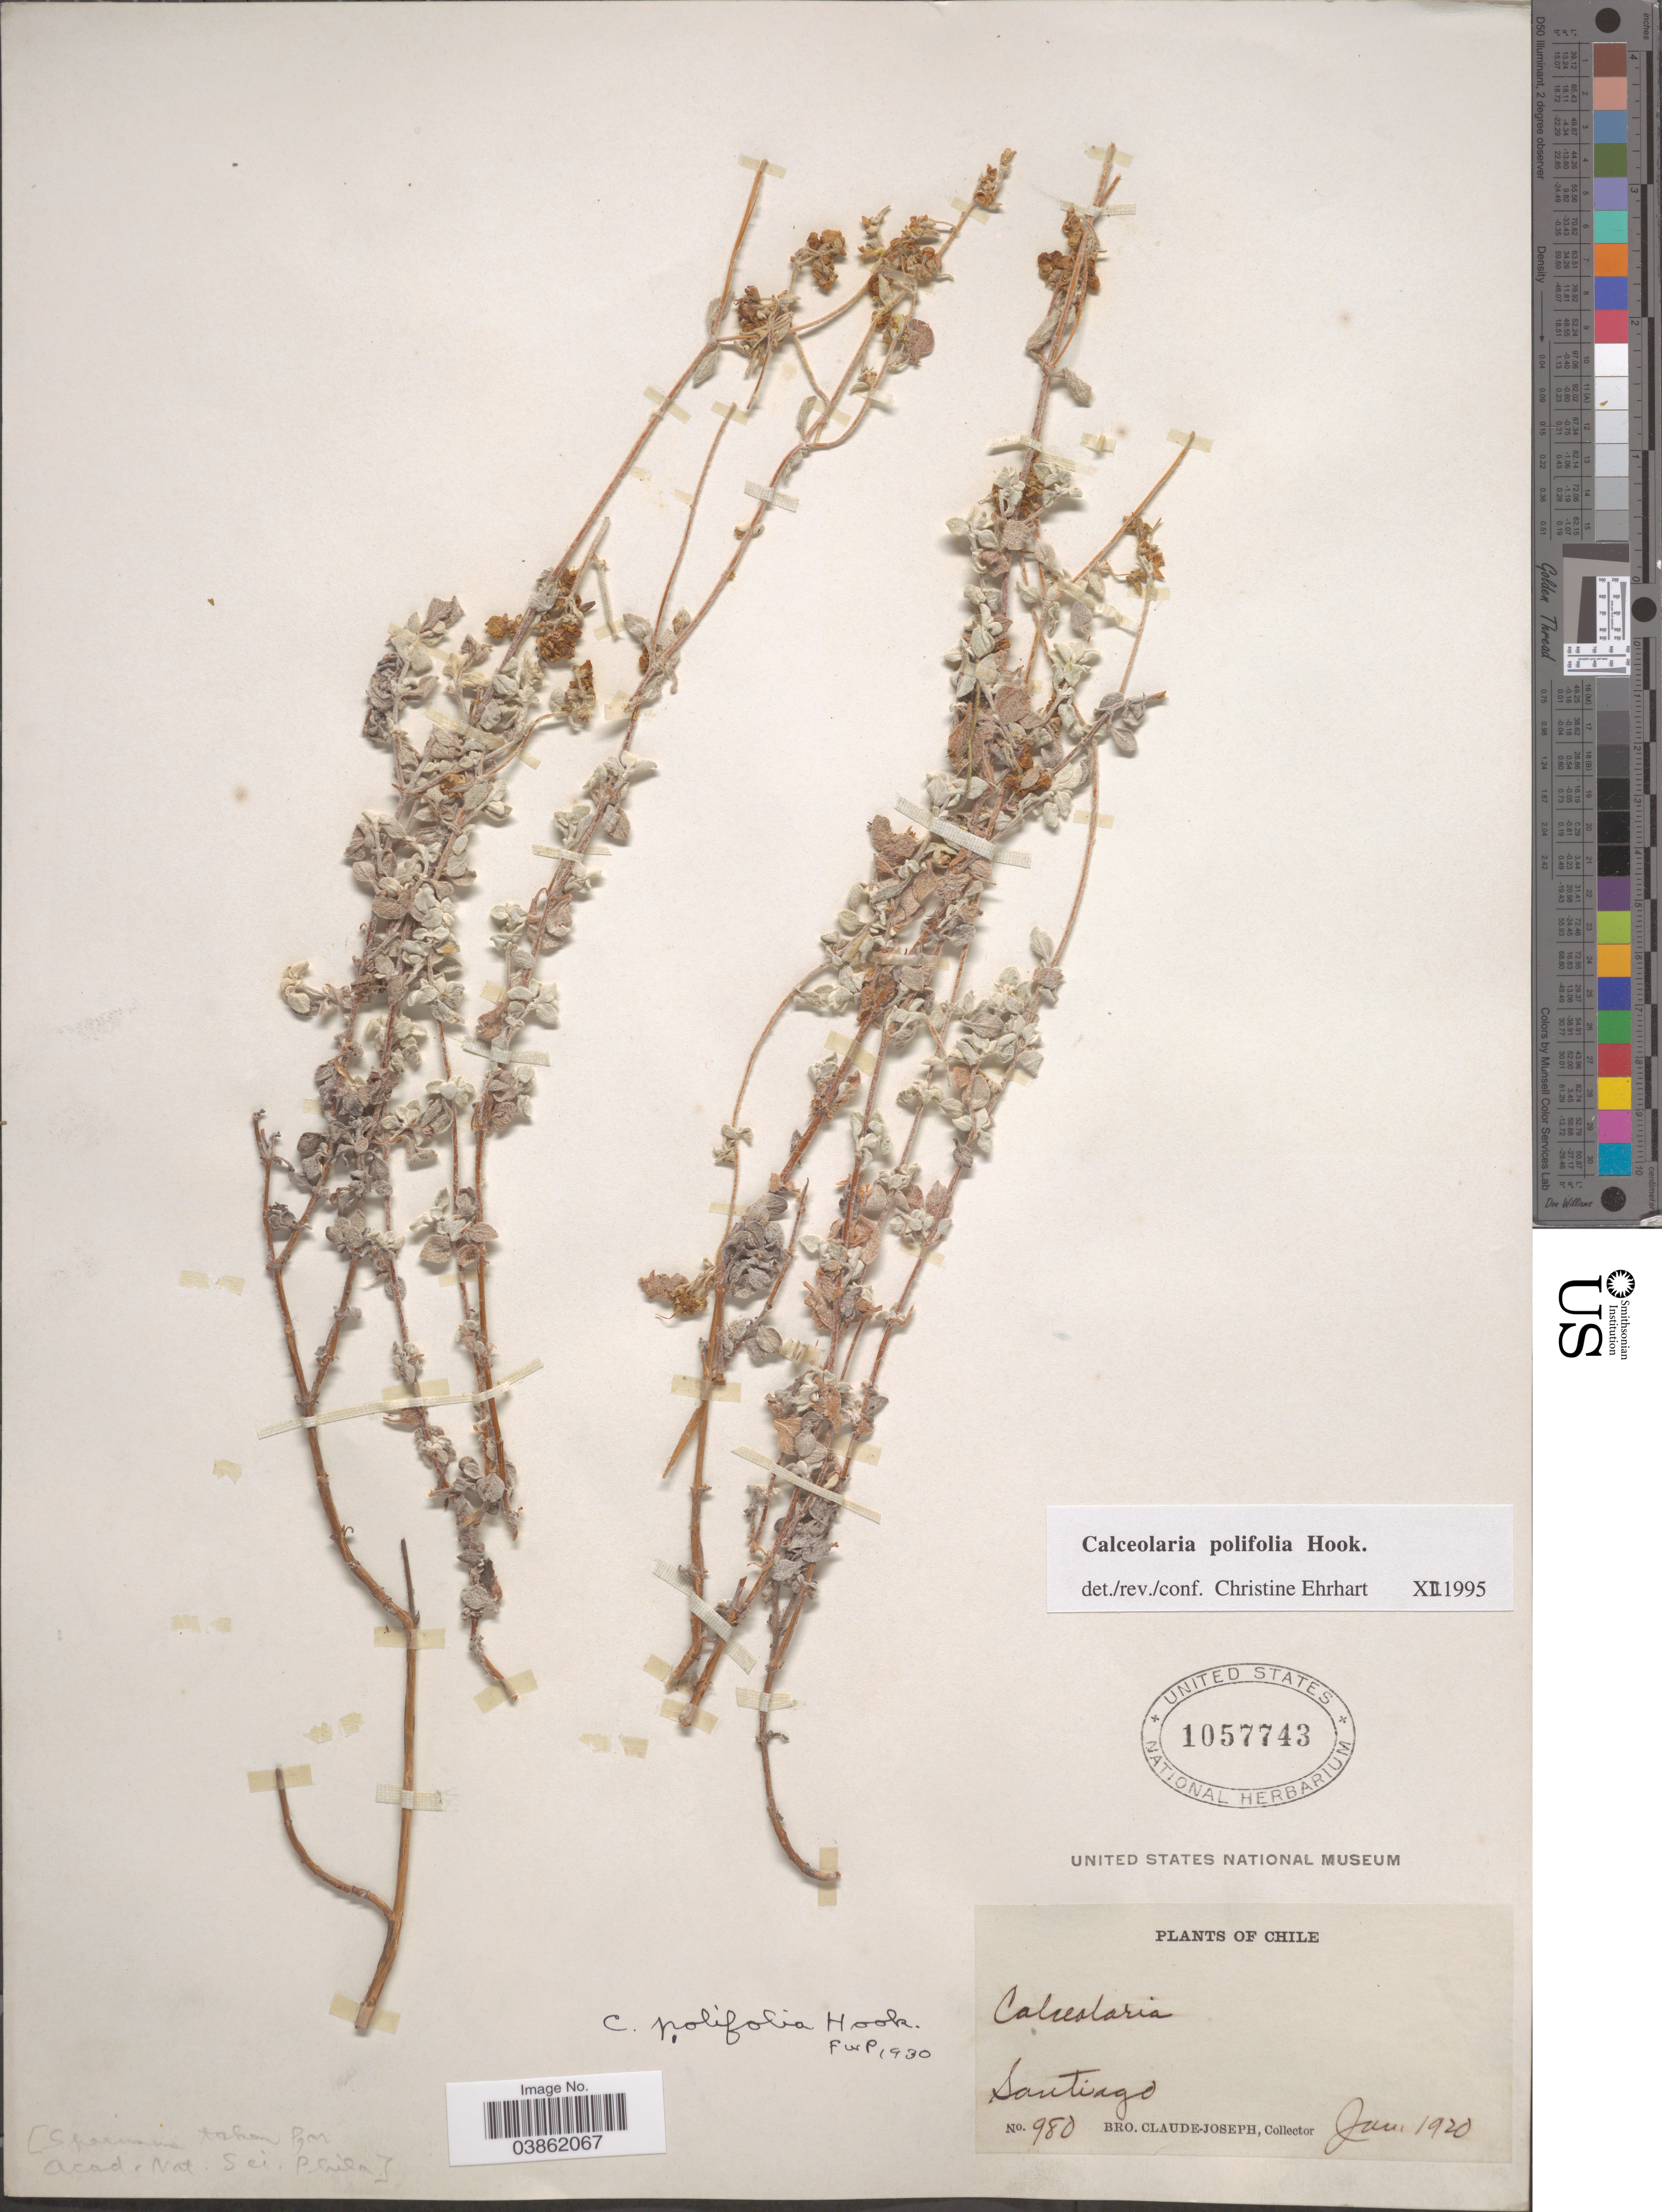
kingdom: Plantae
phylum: Tracheophyta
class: Magnoliopsida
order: Lamiales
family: Calceolariaceae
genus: Calceolaria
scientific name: Calceolaria polifolia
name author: Hook.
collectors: Bro. Claude-Joseph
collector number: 980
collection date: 1920-01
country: Chile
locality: Santiago.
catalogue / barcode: US 1057743